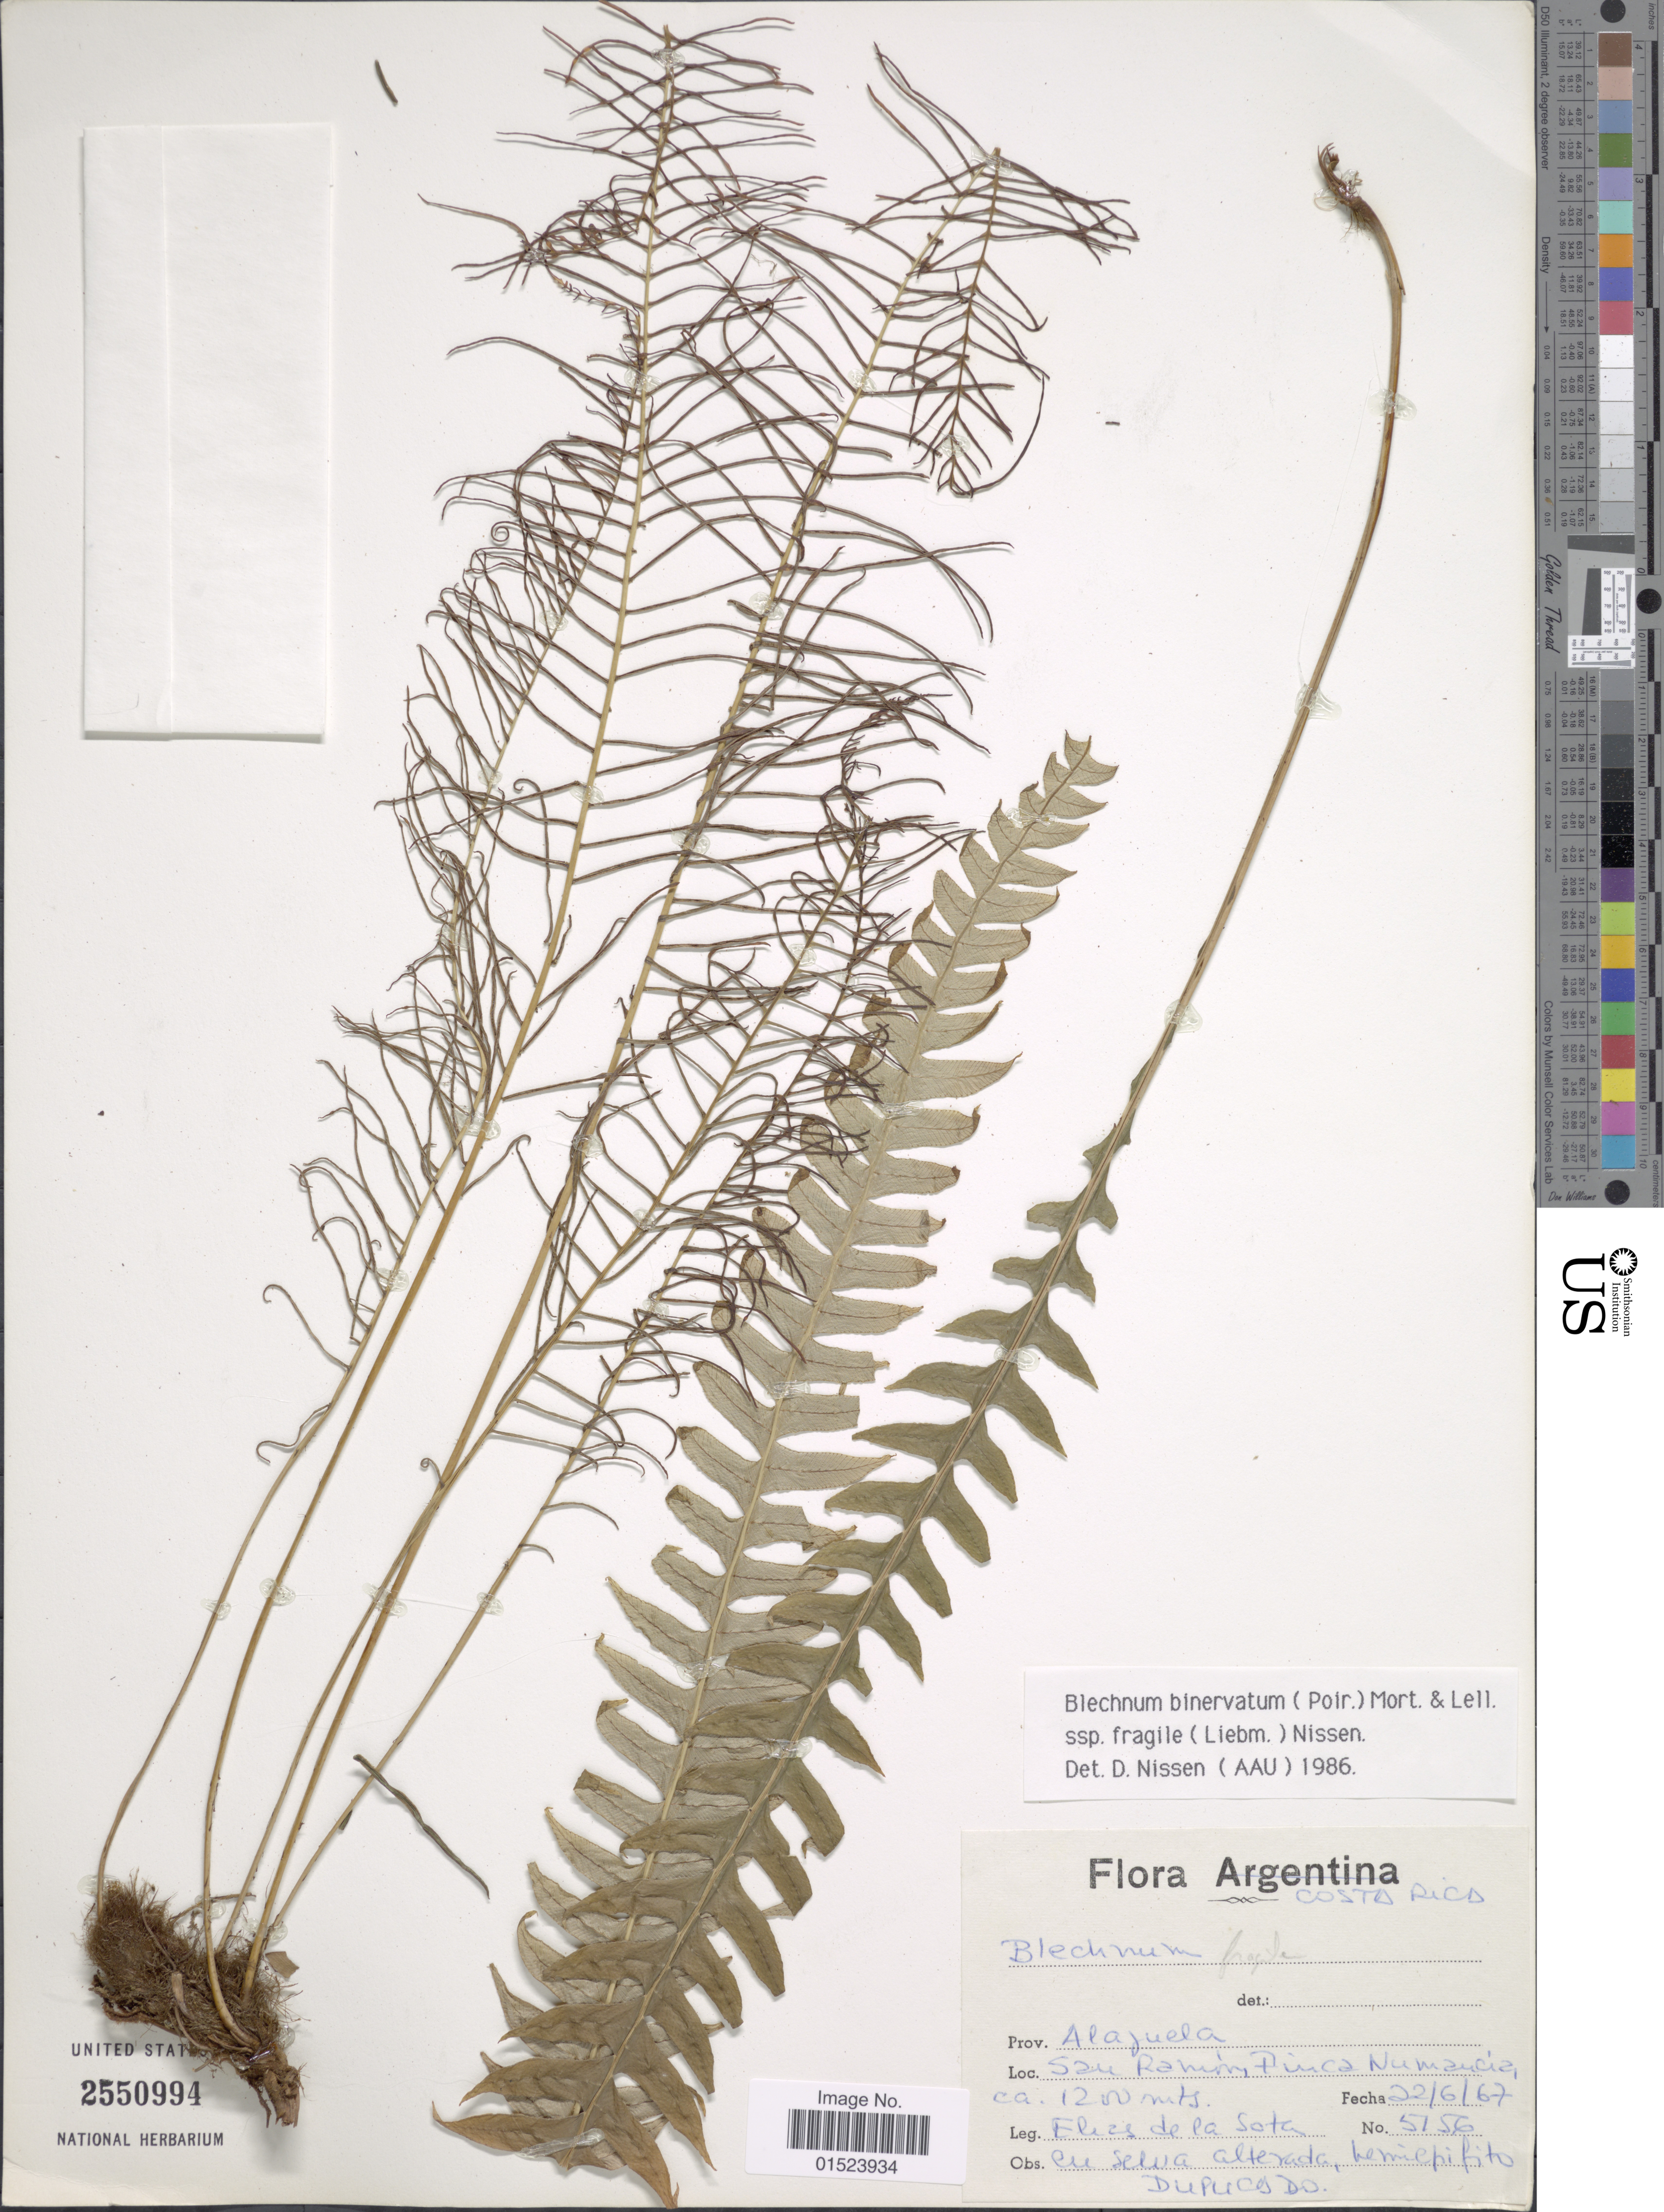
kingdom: Plantae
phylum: Tracheophyta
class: Polypodiopsida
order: Polypodiales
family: Blechnaceae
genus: Blechnum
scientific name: Blechnum fragile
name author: (Liebm.) C.V. Morton & Lellinger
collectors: E. R. de la Sota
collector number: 5156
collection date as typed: Transcribed d/m/y: 22/6/67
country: Costa Rica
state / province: Alajuela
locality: Szu Ramón, Finca Numzuciz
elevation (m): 1200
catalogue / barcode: US 2550994